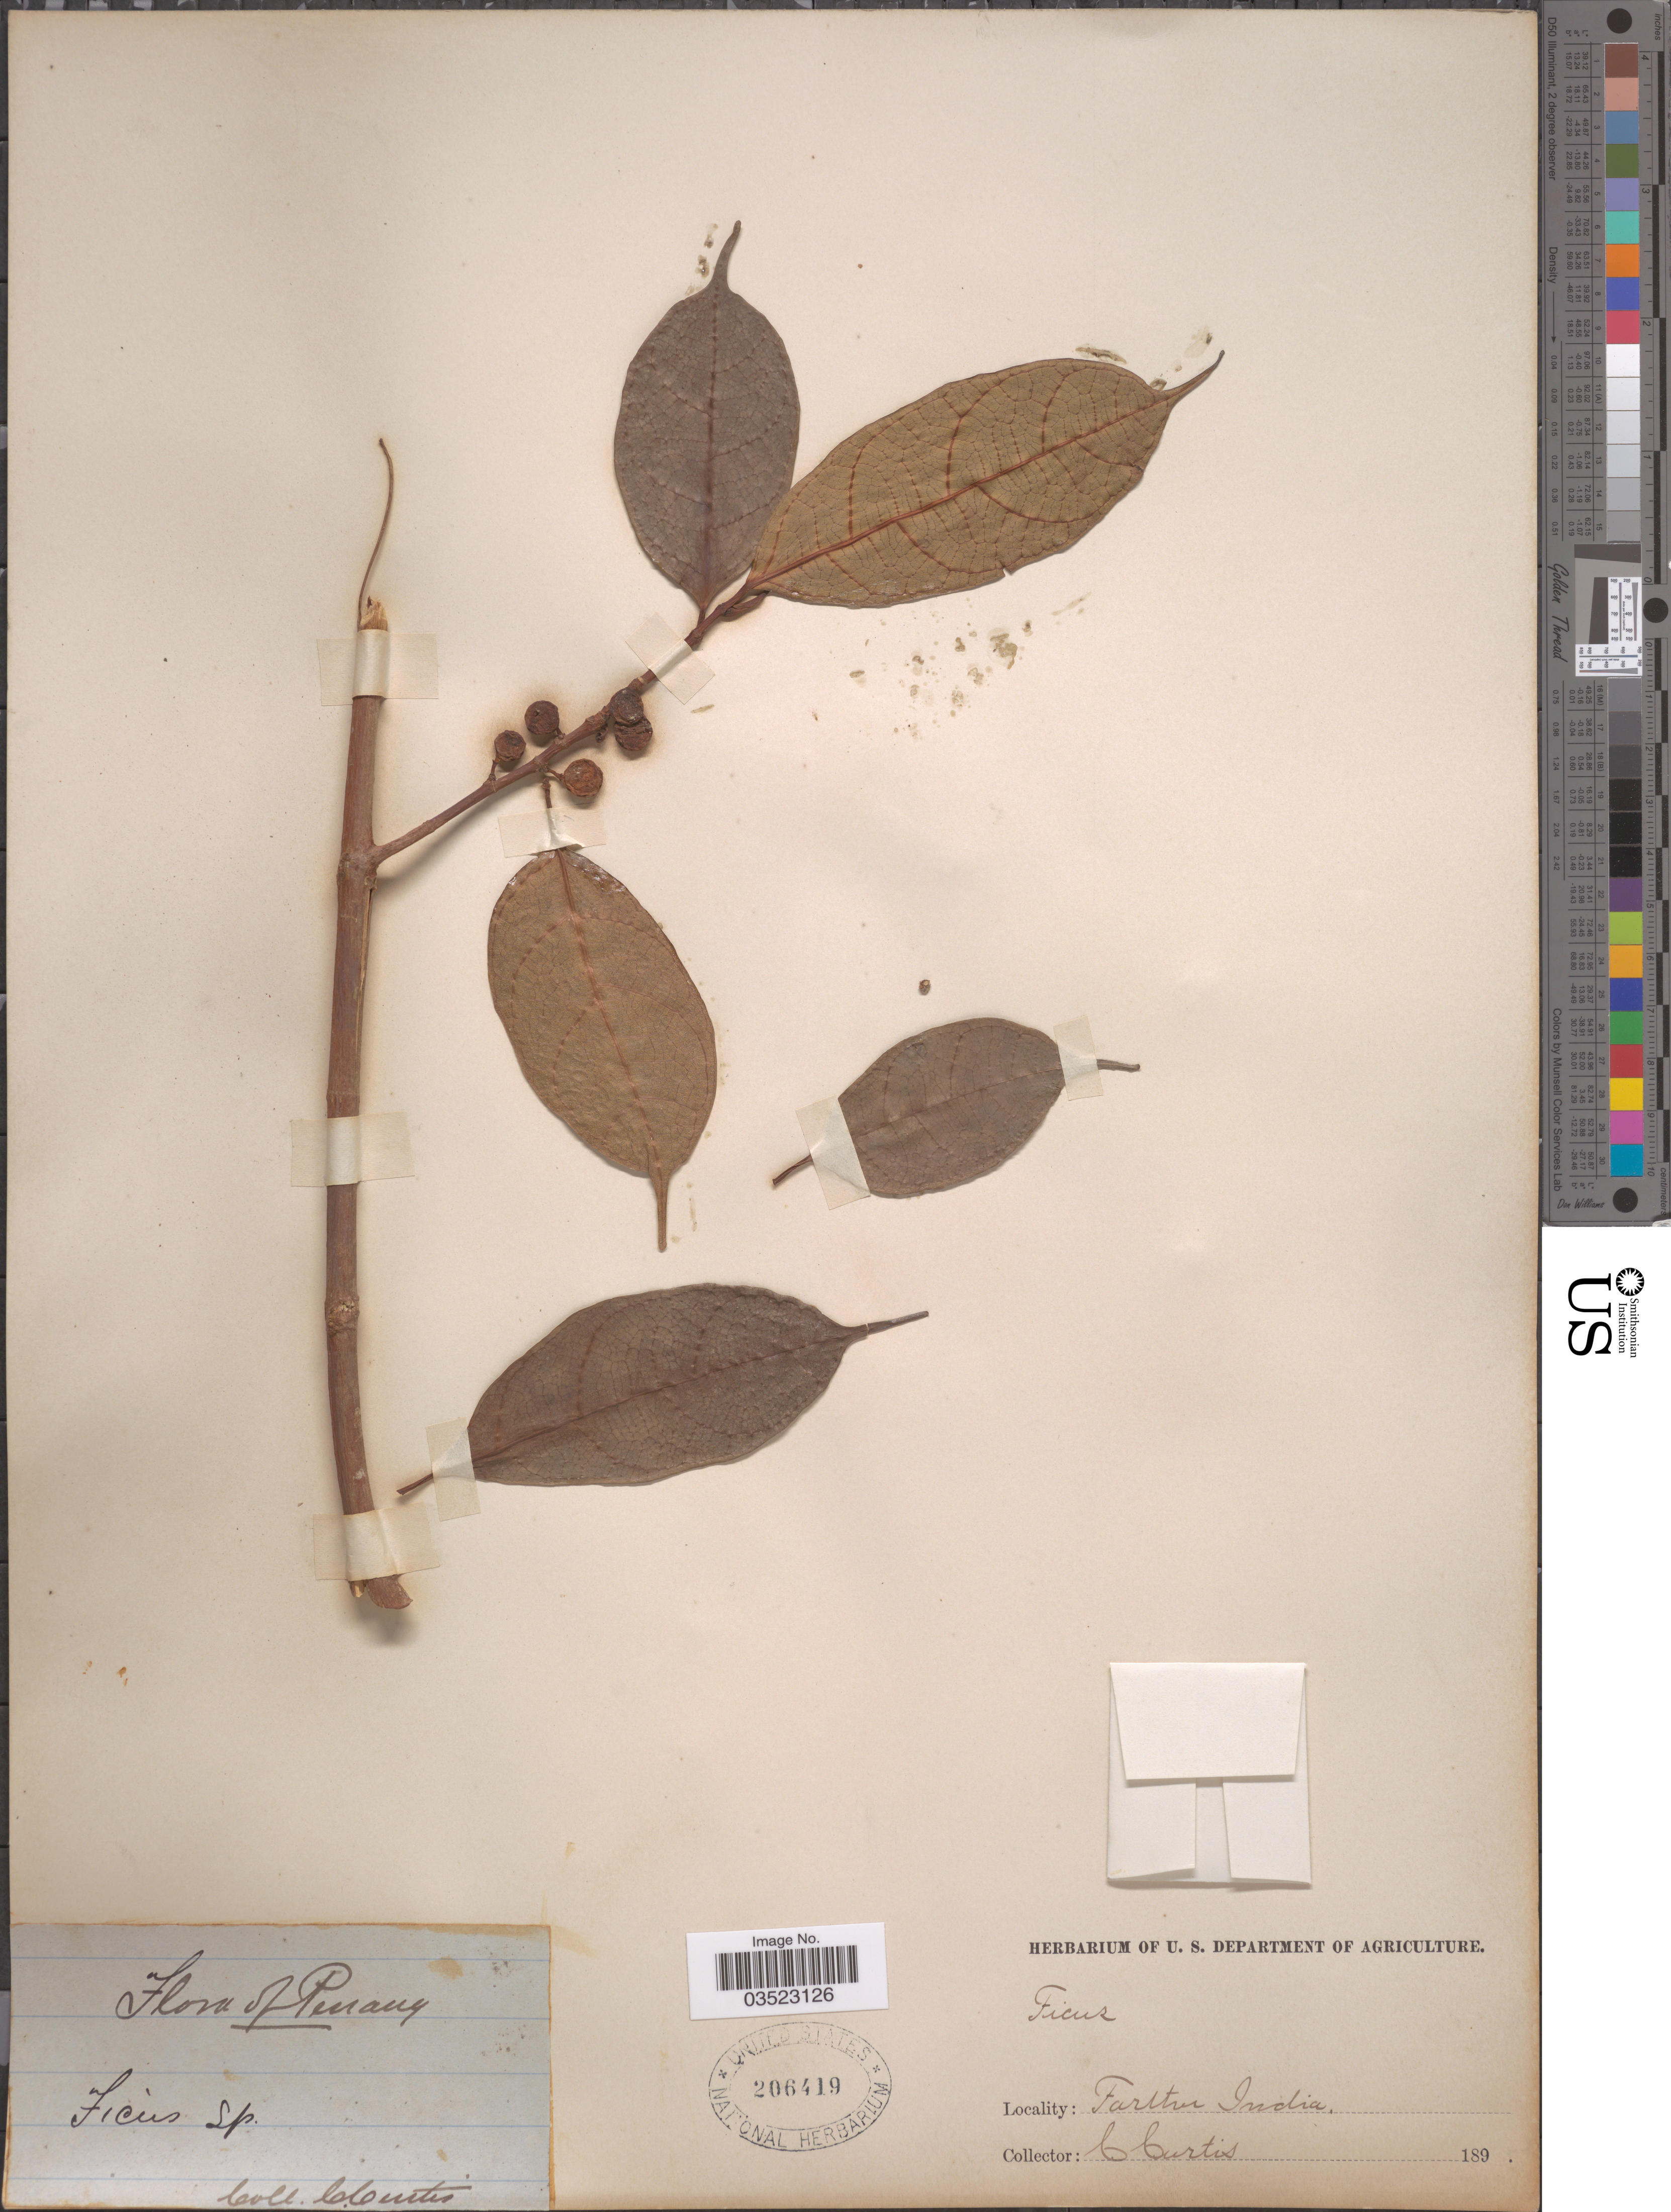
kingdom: Plantae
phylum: Tracheophyta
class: Magnoliopsida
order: Rosales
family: Moraceae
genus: Ficus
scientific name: Ficus sp.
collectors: C. Curtis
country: Malaysia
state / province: Pinang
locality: Penang. Farther India.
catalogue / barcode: US 206419